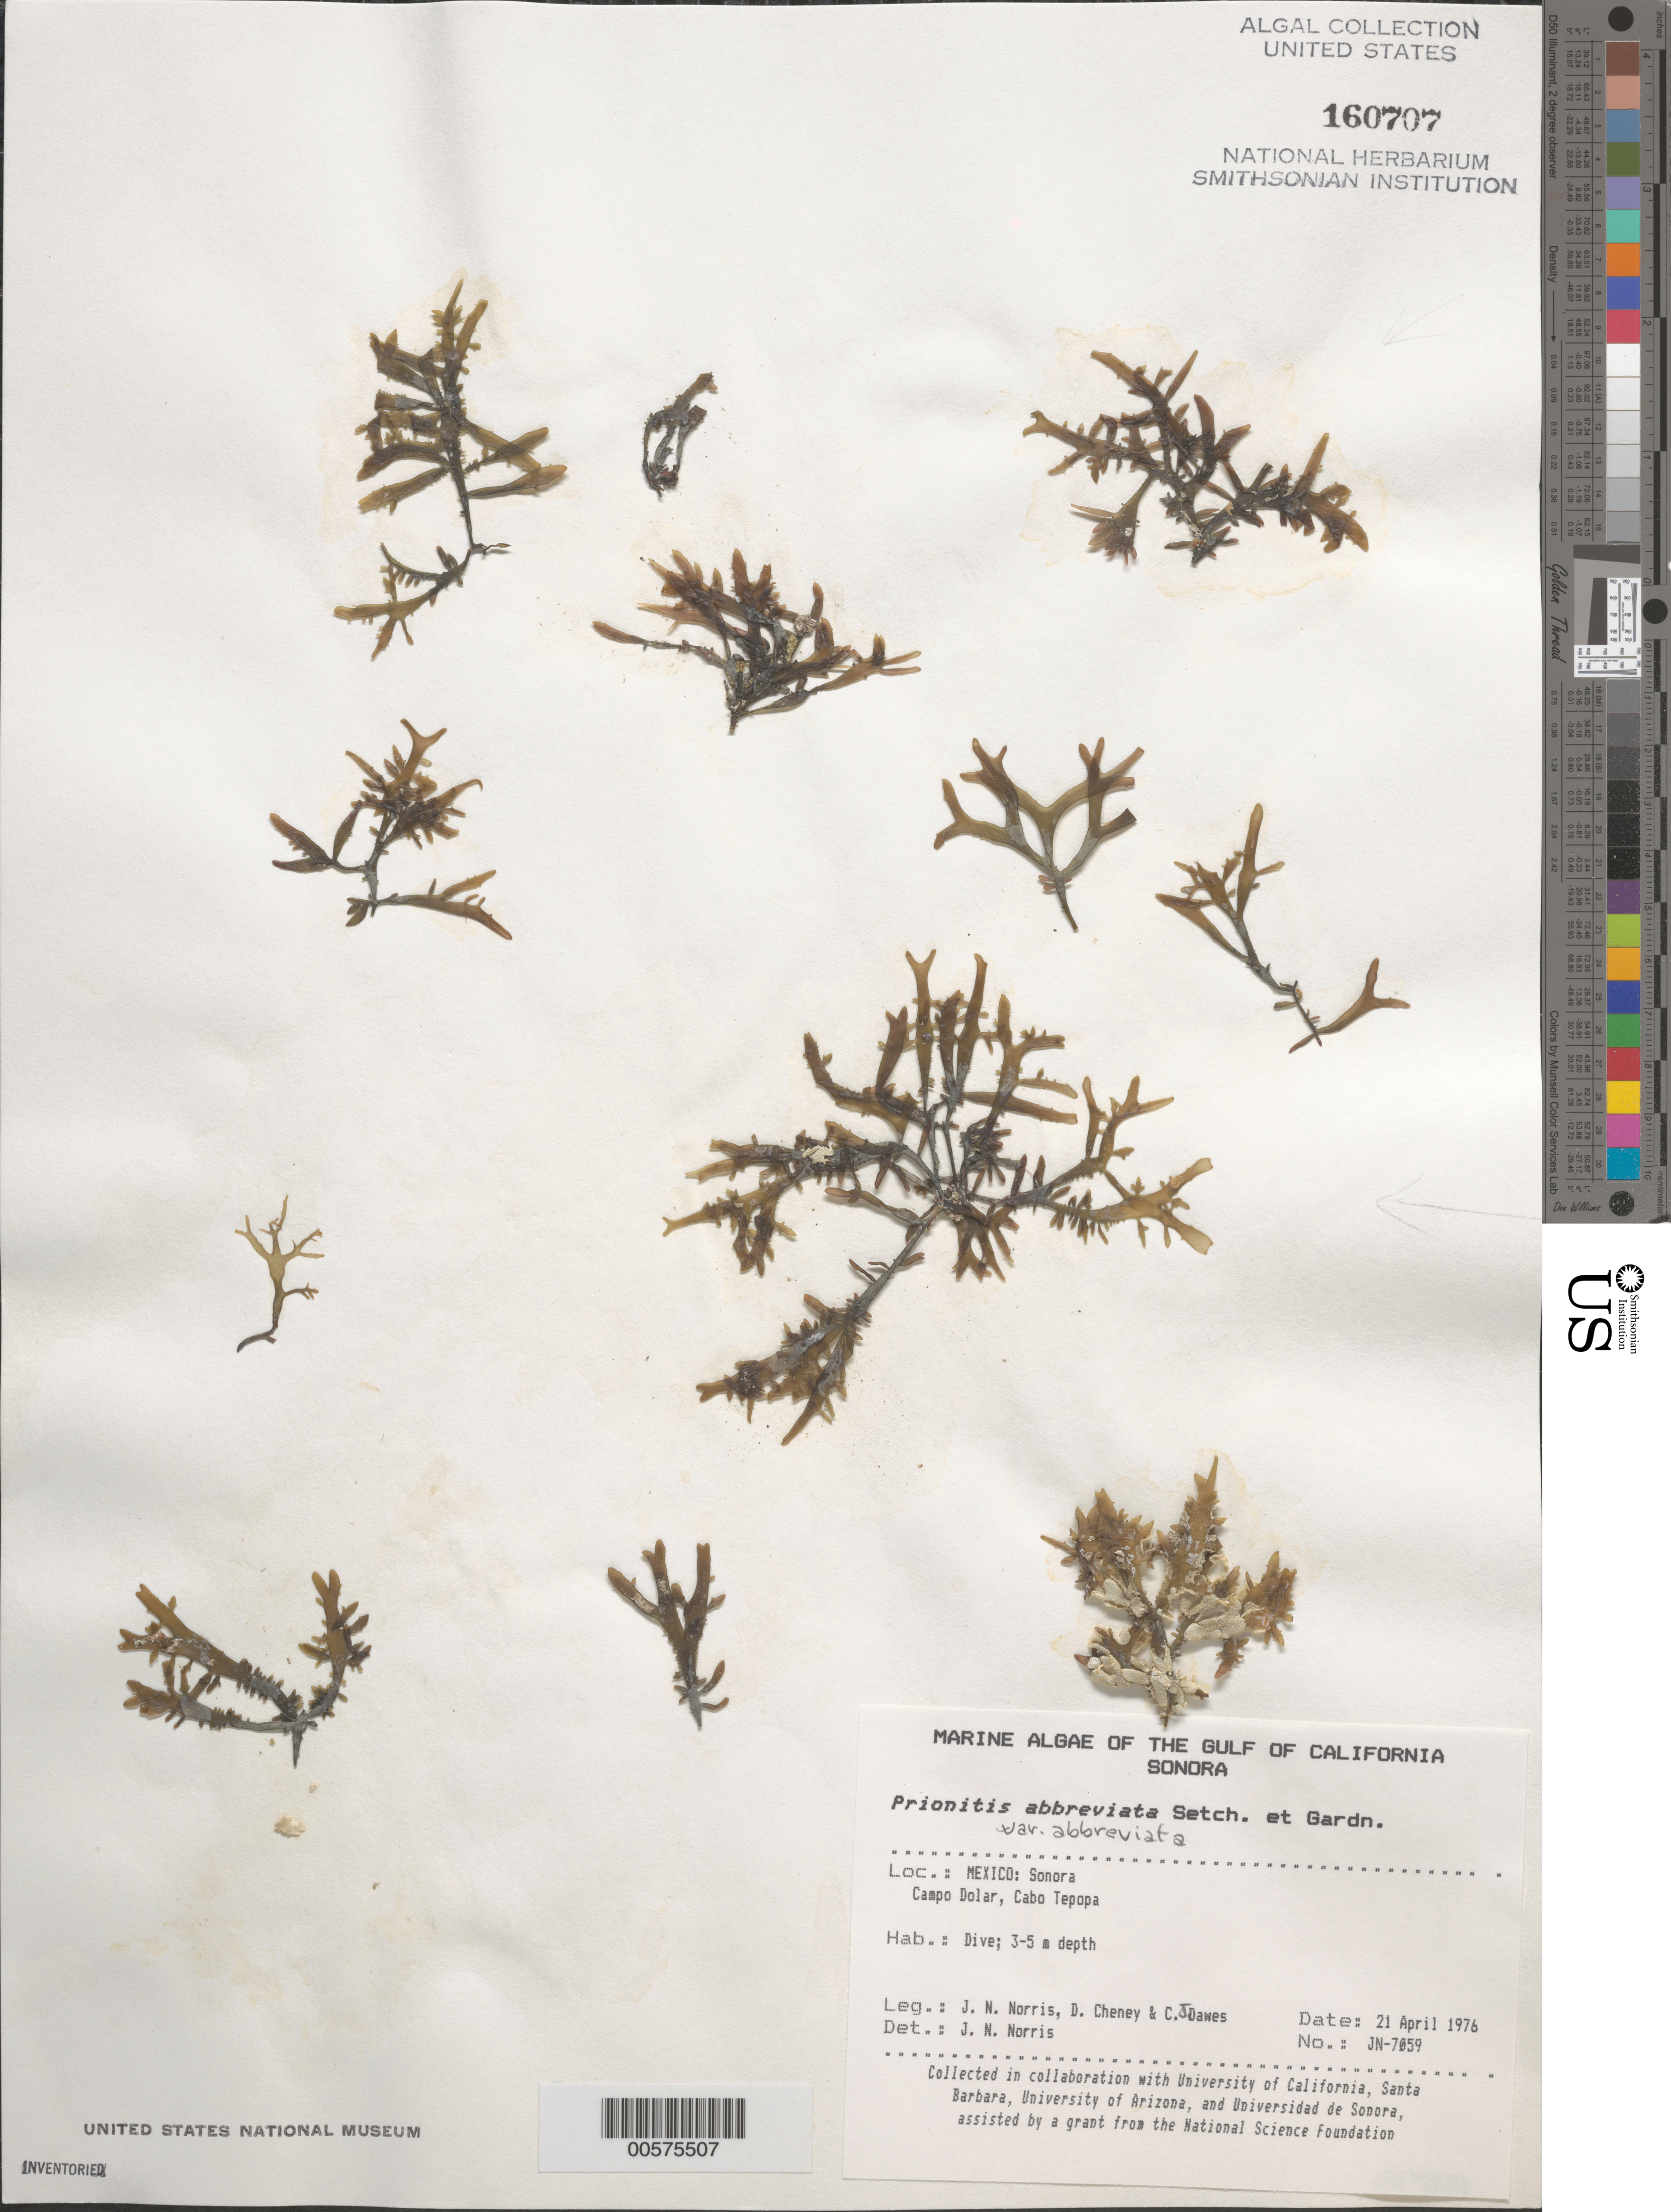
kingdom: Plantae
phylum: Rhodophyta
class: Florideophyceae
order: Cryptonemiales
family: Cryptonemiaceae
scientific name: Prionitis abbreviata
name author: Setchell & N.L. Gardner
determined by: Norris, James N.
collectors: J. N. Norris, D. Cheney & C. Dawes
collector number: JN-7059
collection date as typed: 21 Apr 1976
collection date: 1976-04-21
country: Mexico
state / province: Sonora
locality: Campo Dolar, Cabo Tepopa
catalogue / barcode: US 160707